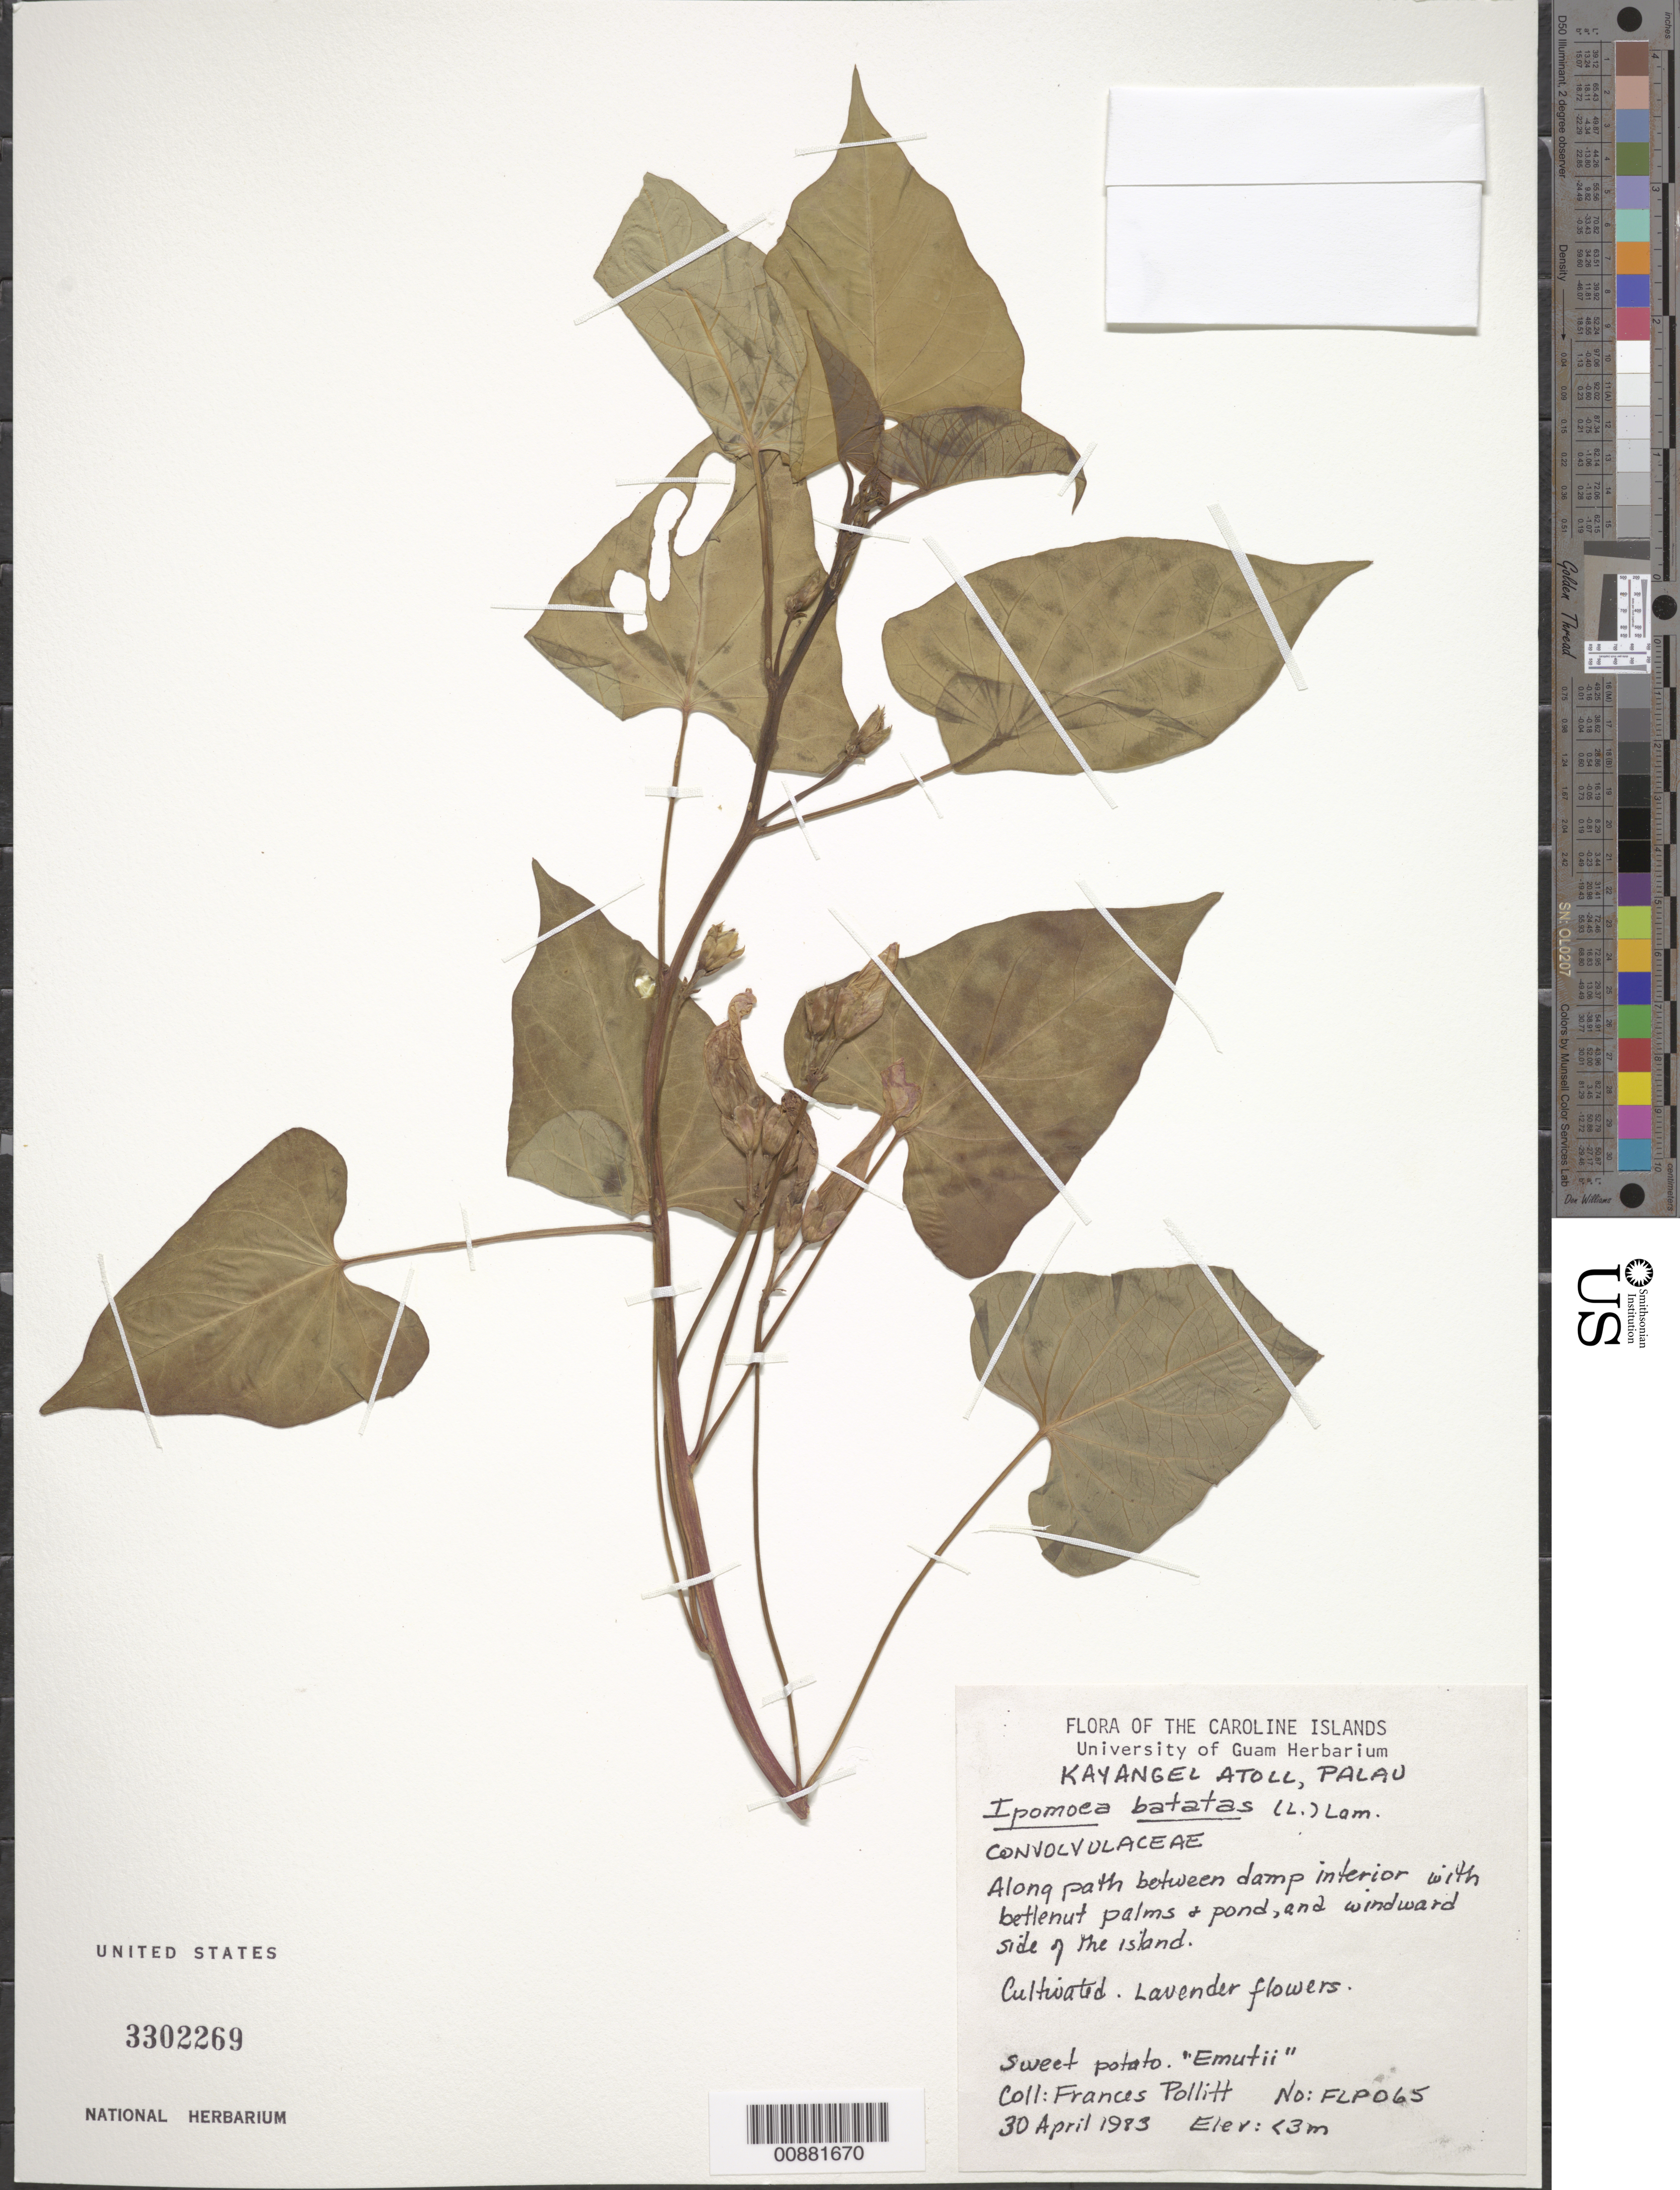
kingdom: Plantae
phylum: Tracheophyta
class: Magnoliopsida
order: Solanales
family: Convolvulaceae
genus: Ipomoea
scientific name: Ipomoea batatas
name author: (L.) Lam.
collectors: F. Pollitt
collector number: FLP 065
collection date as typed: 30 Apr 1983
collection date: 1983-04-30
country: Palau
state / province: Kayangel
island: Ngcheangel [Kayangel] Atoll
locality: Kayangel Atoll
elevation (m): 0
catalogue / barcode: US 3302269